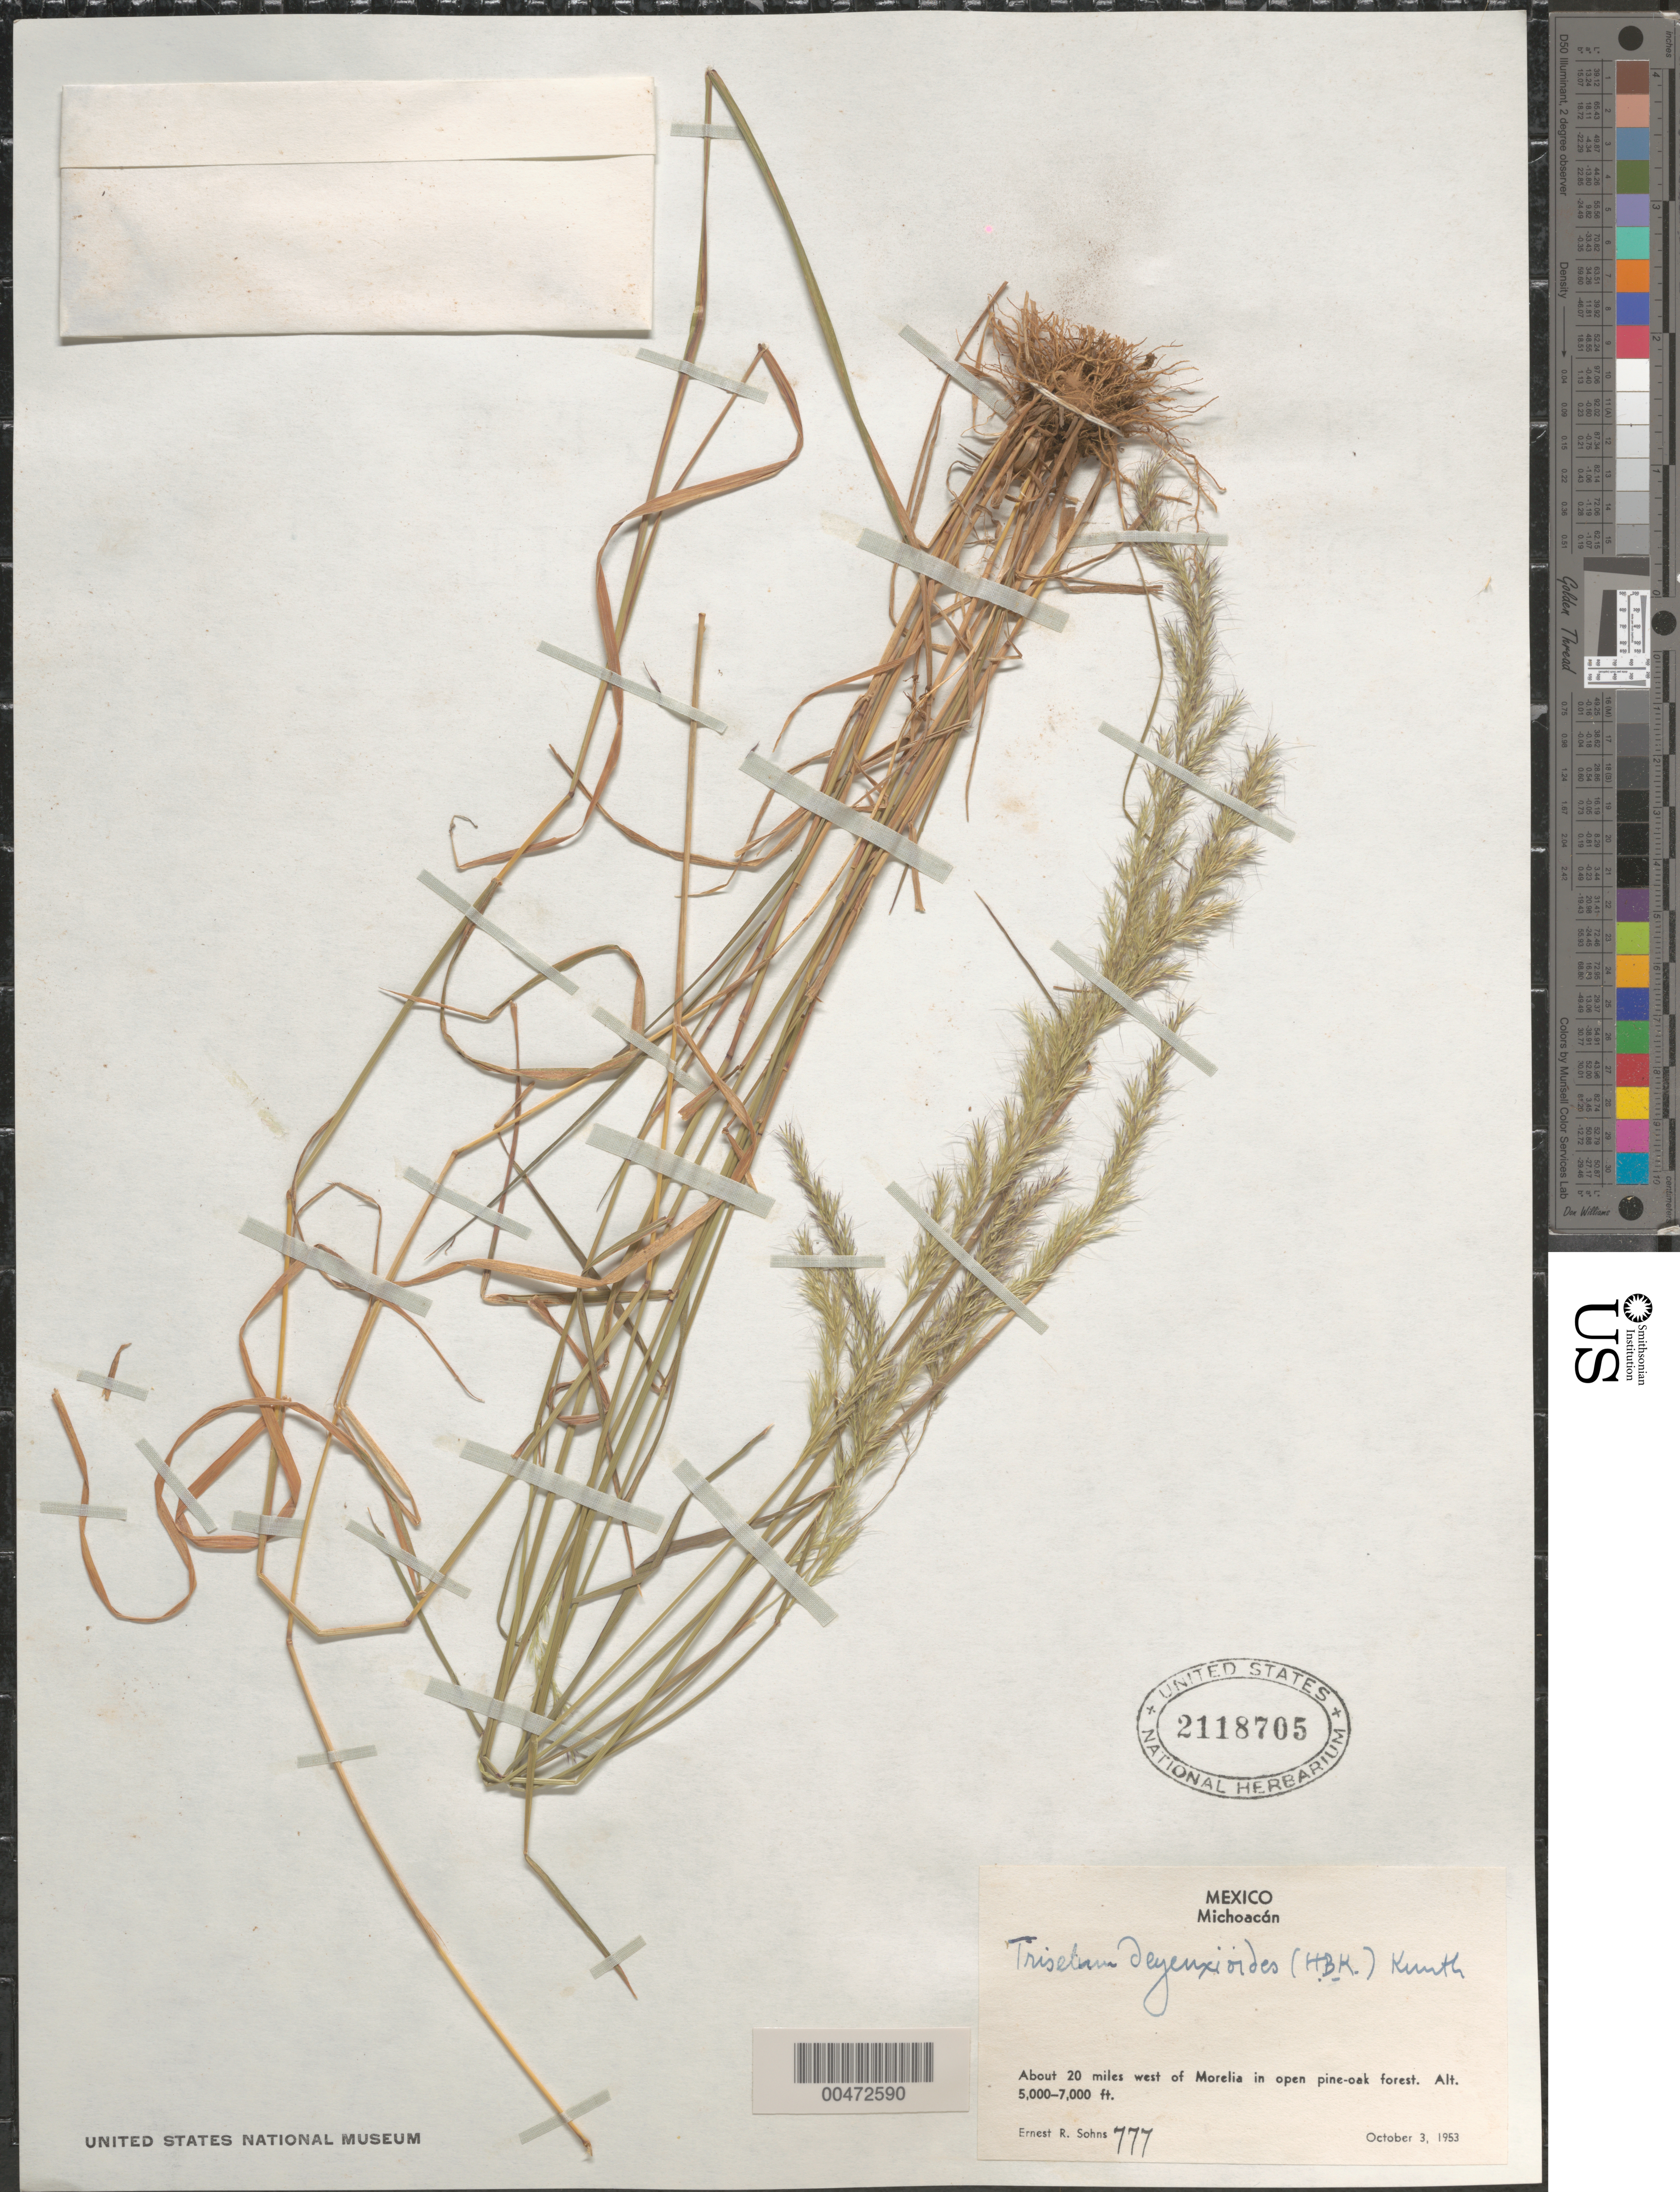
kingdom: Plantae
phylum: Tracheophyta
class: Liliopsida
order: Poales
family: Poaceae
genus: Trisetum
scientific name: Trisetum deyeuxioides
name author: (Kunth) Kunth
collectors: E. R. Sohns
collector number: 777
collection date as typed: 3 Oct 1953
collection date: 1953-10-03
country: Mexico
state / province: Michoacán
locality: About 20 mi W of Morelia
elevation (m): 1524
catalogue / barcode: US 2118705